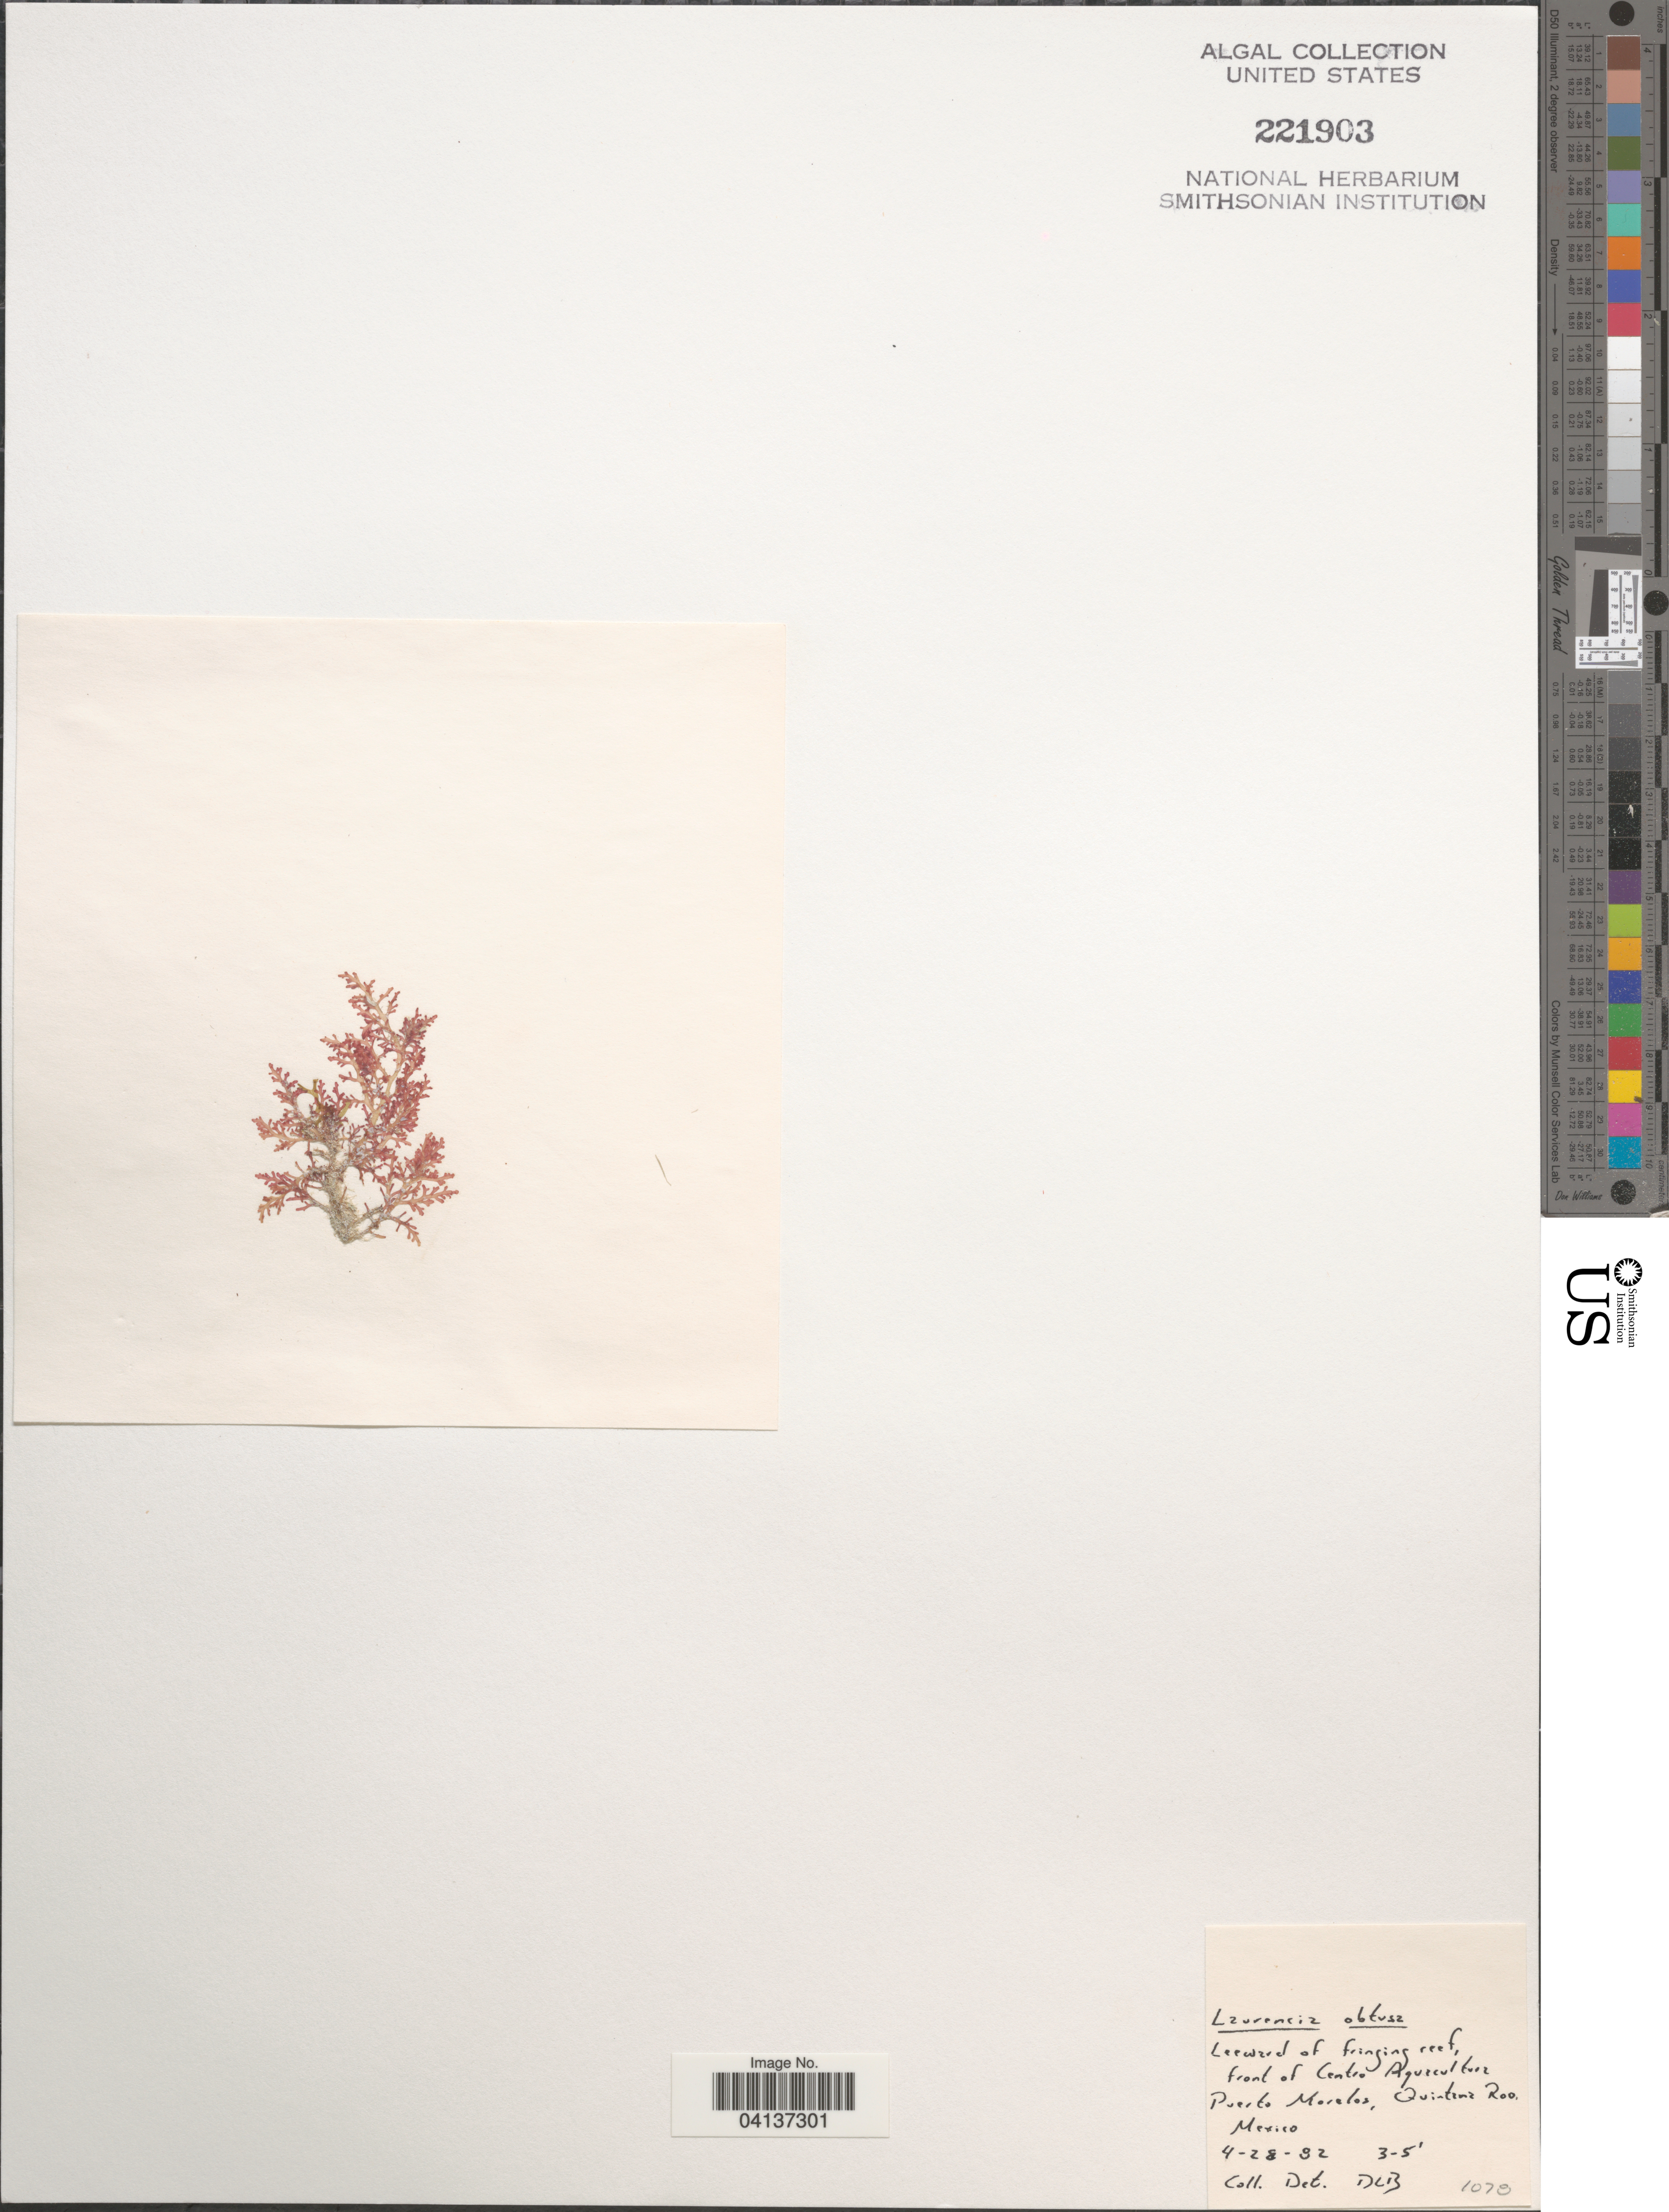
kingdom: Plantae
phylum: Rhodophyta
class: Florideophyceae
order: Ceramiales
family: Rhodomelaceae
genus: Laurencia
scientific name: Laurencia obtusa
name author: (Huds.) J.V.Lamouroux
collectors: D. L. B.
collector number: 1078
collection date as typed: Transcribed d/m/y: 28/4/82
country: Mexico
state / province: Quintana Roo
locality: Leeward of fringing reef, front of Centro Aquacultura Puerto Morelos.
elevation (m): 1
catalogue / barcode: US 221903